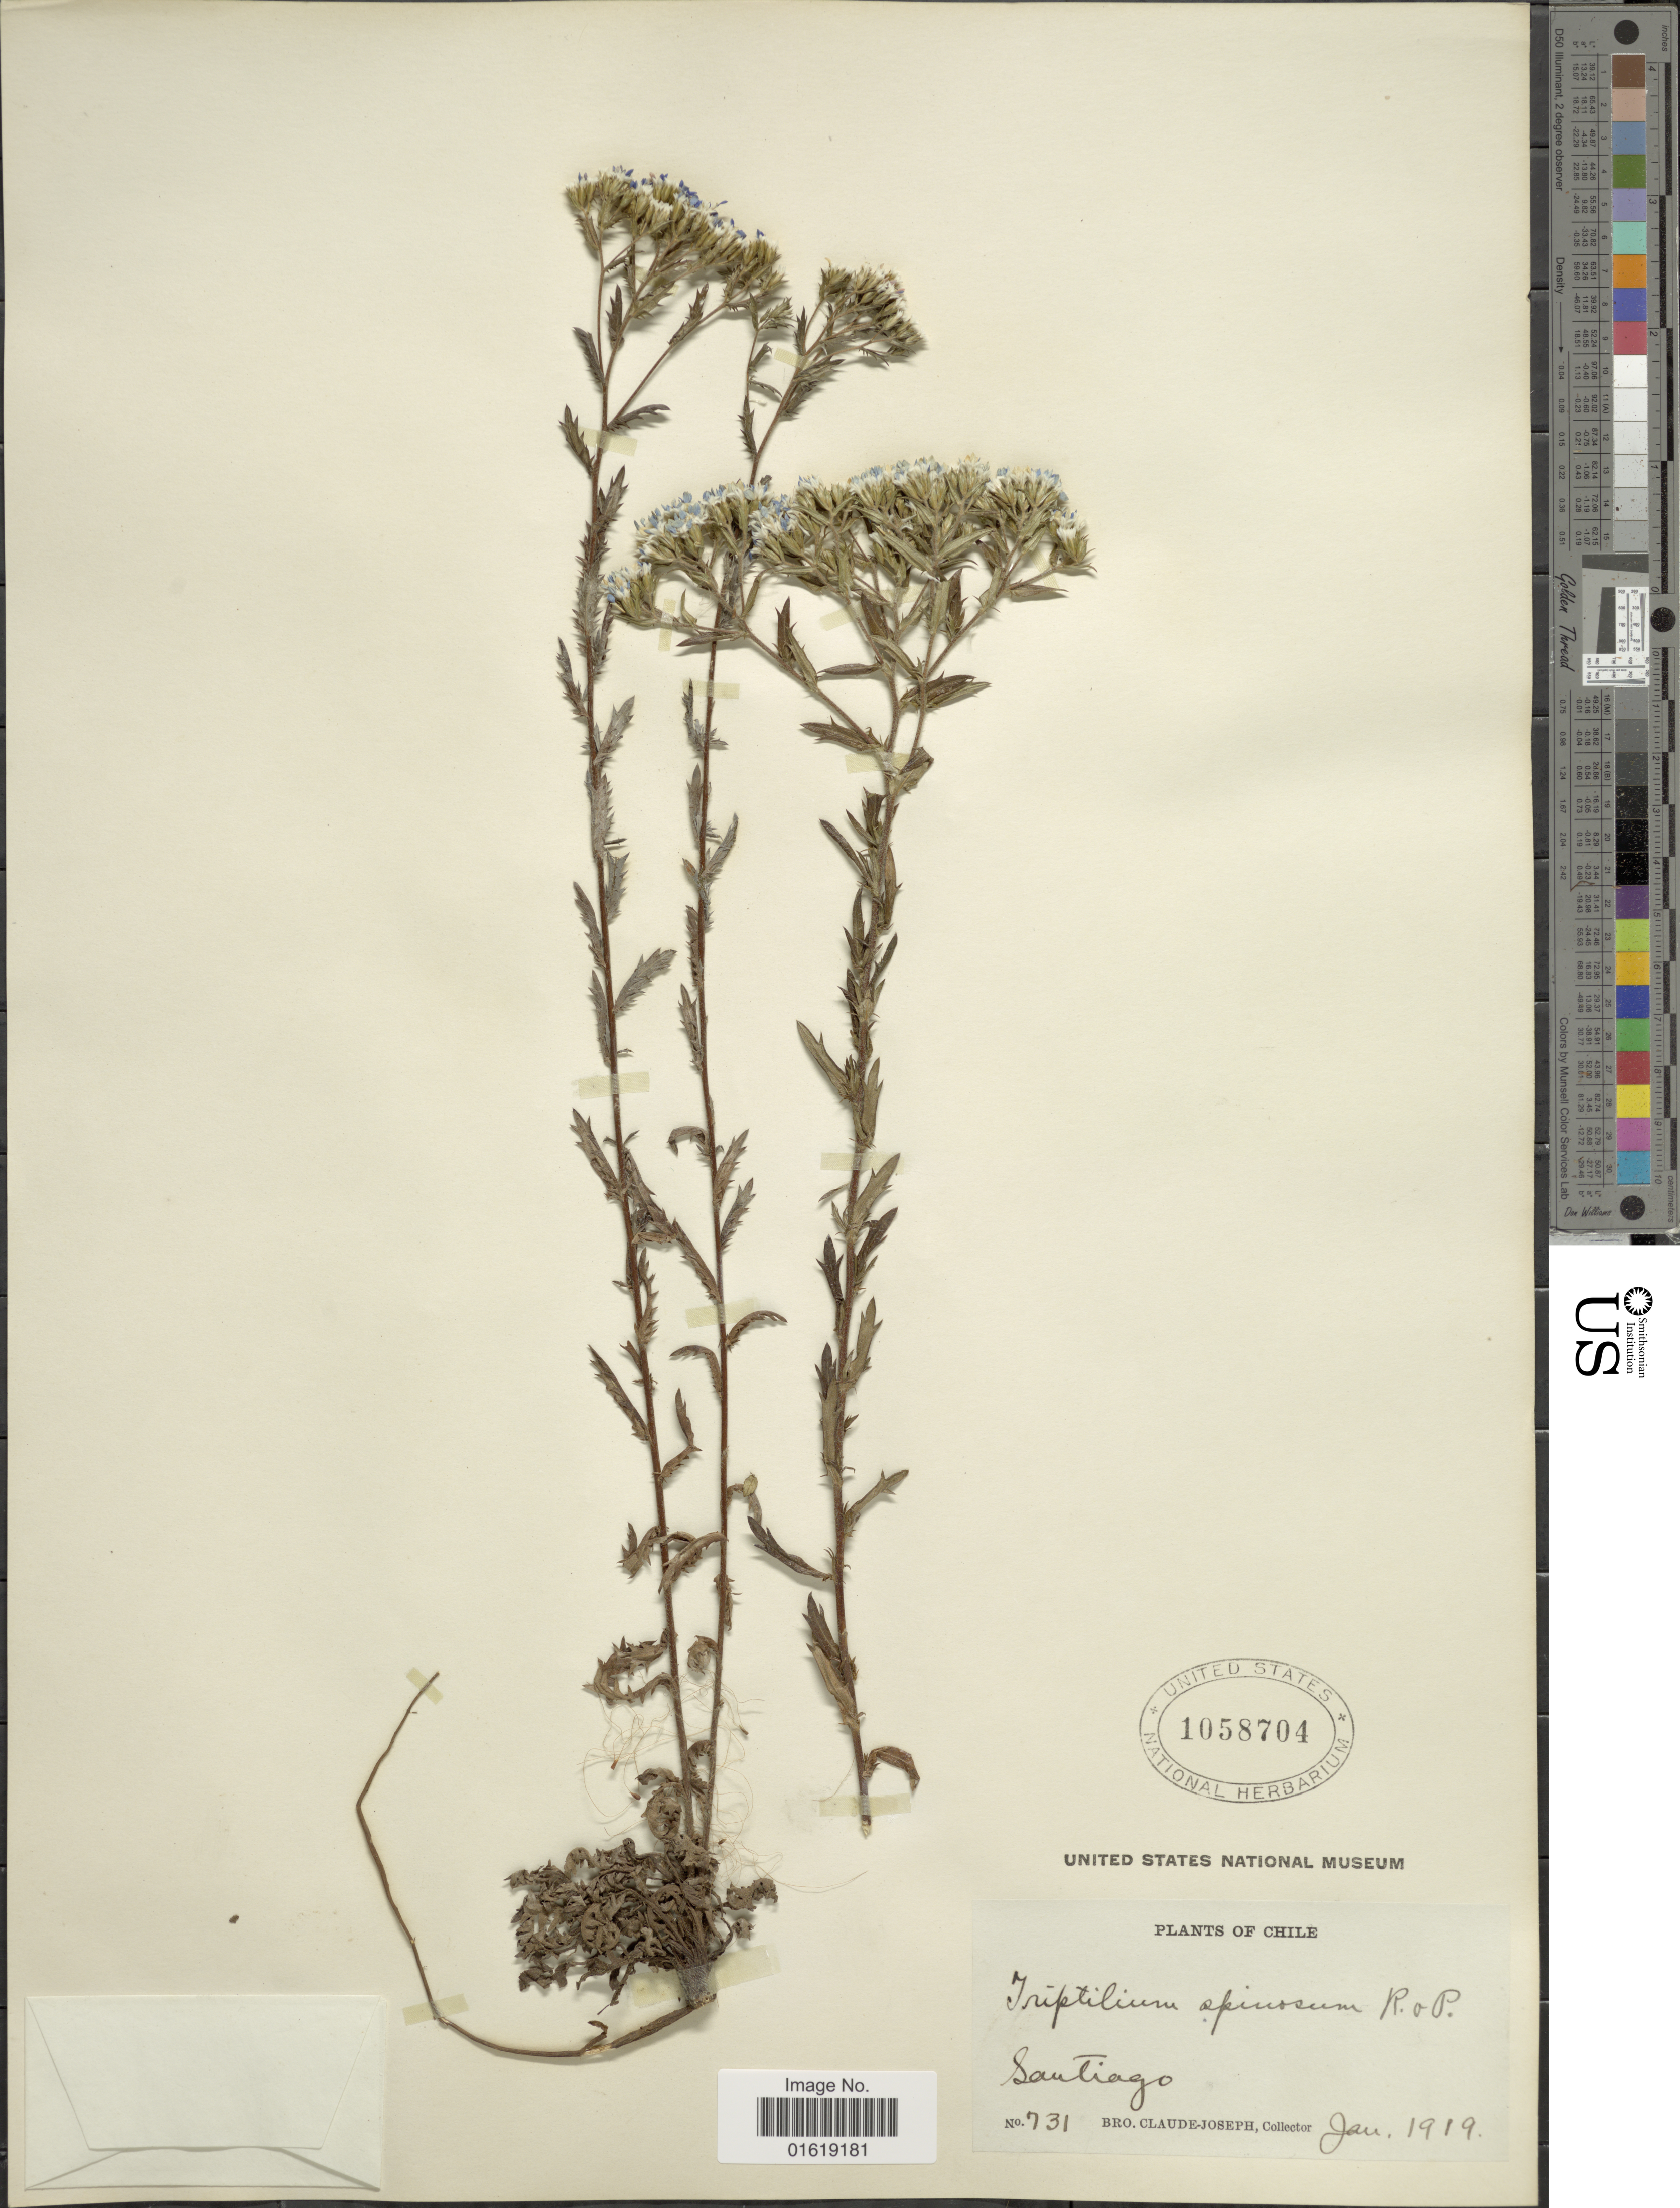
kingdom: Plantae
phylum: Tracheophyta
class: Magnoliopsida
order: Asterales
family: Asteraceae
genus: Triptilion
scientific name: Triptilion spinosum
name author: Ruiz & Pav.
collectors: Bro. Claude-Joseph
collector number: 731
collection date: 1919-01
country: Chile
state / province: Región Metropolitana (RM)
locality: Santiago.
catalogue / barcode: US 1058704